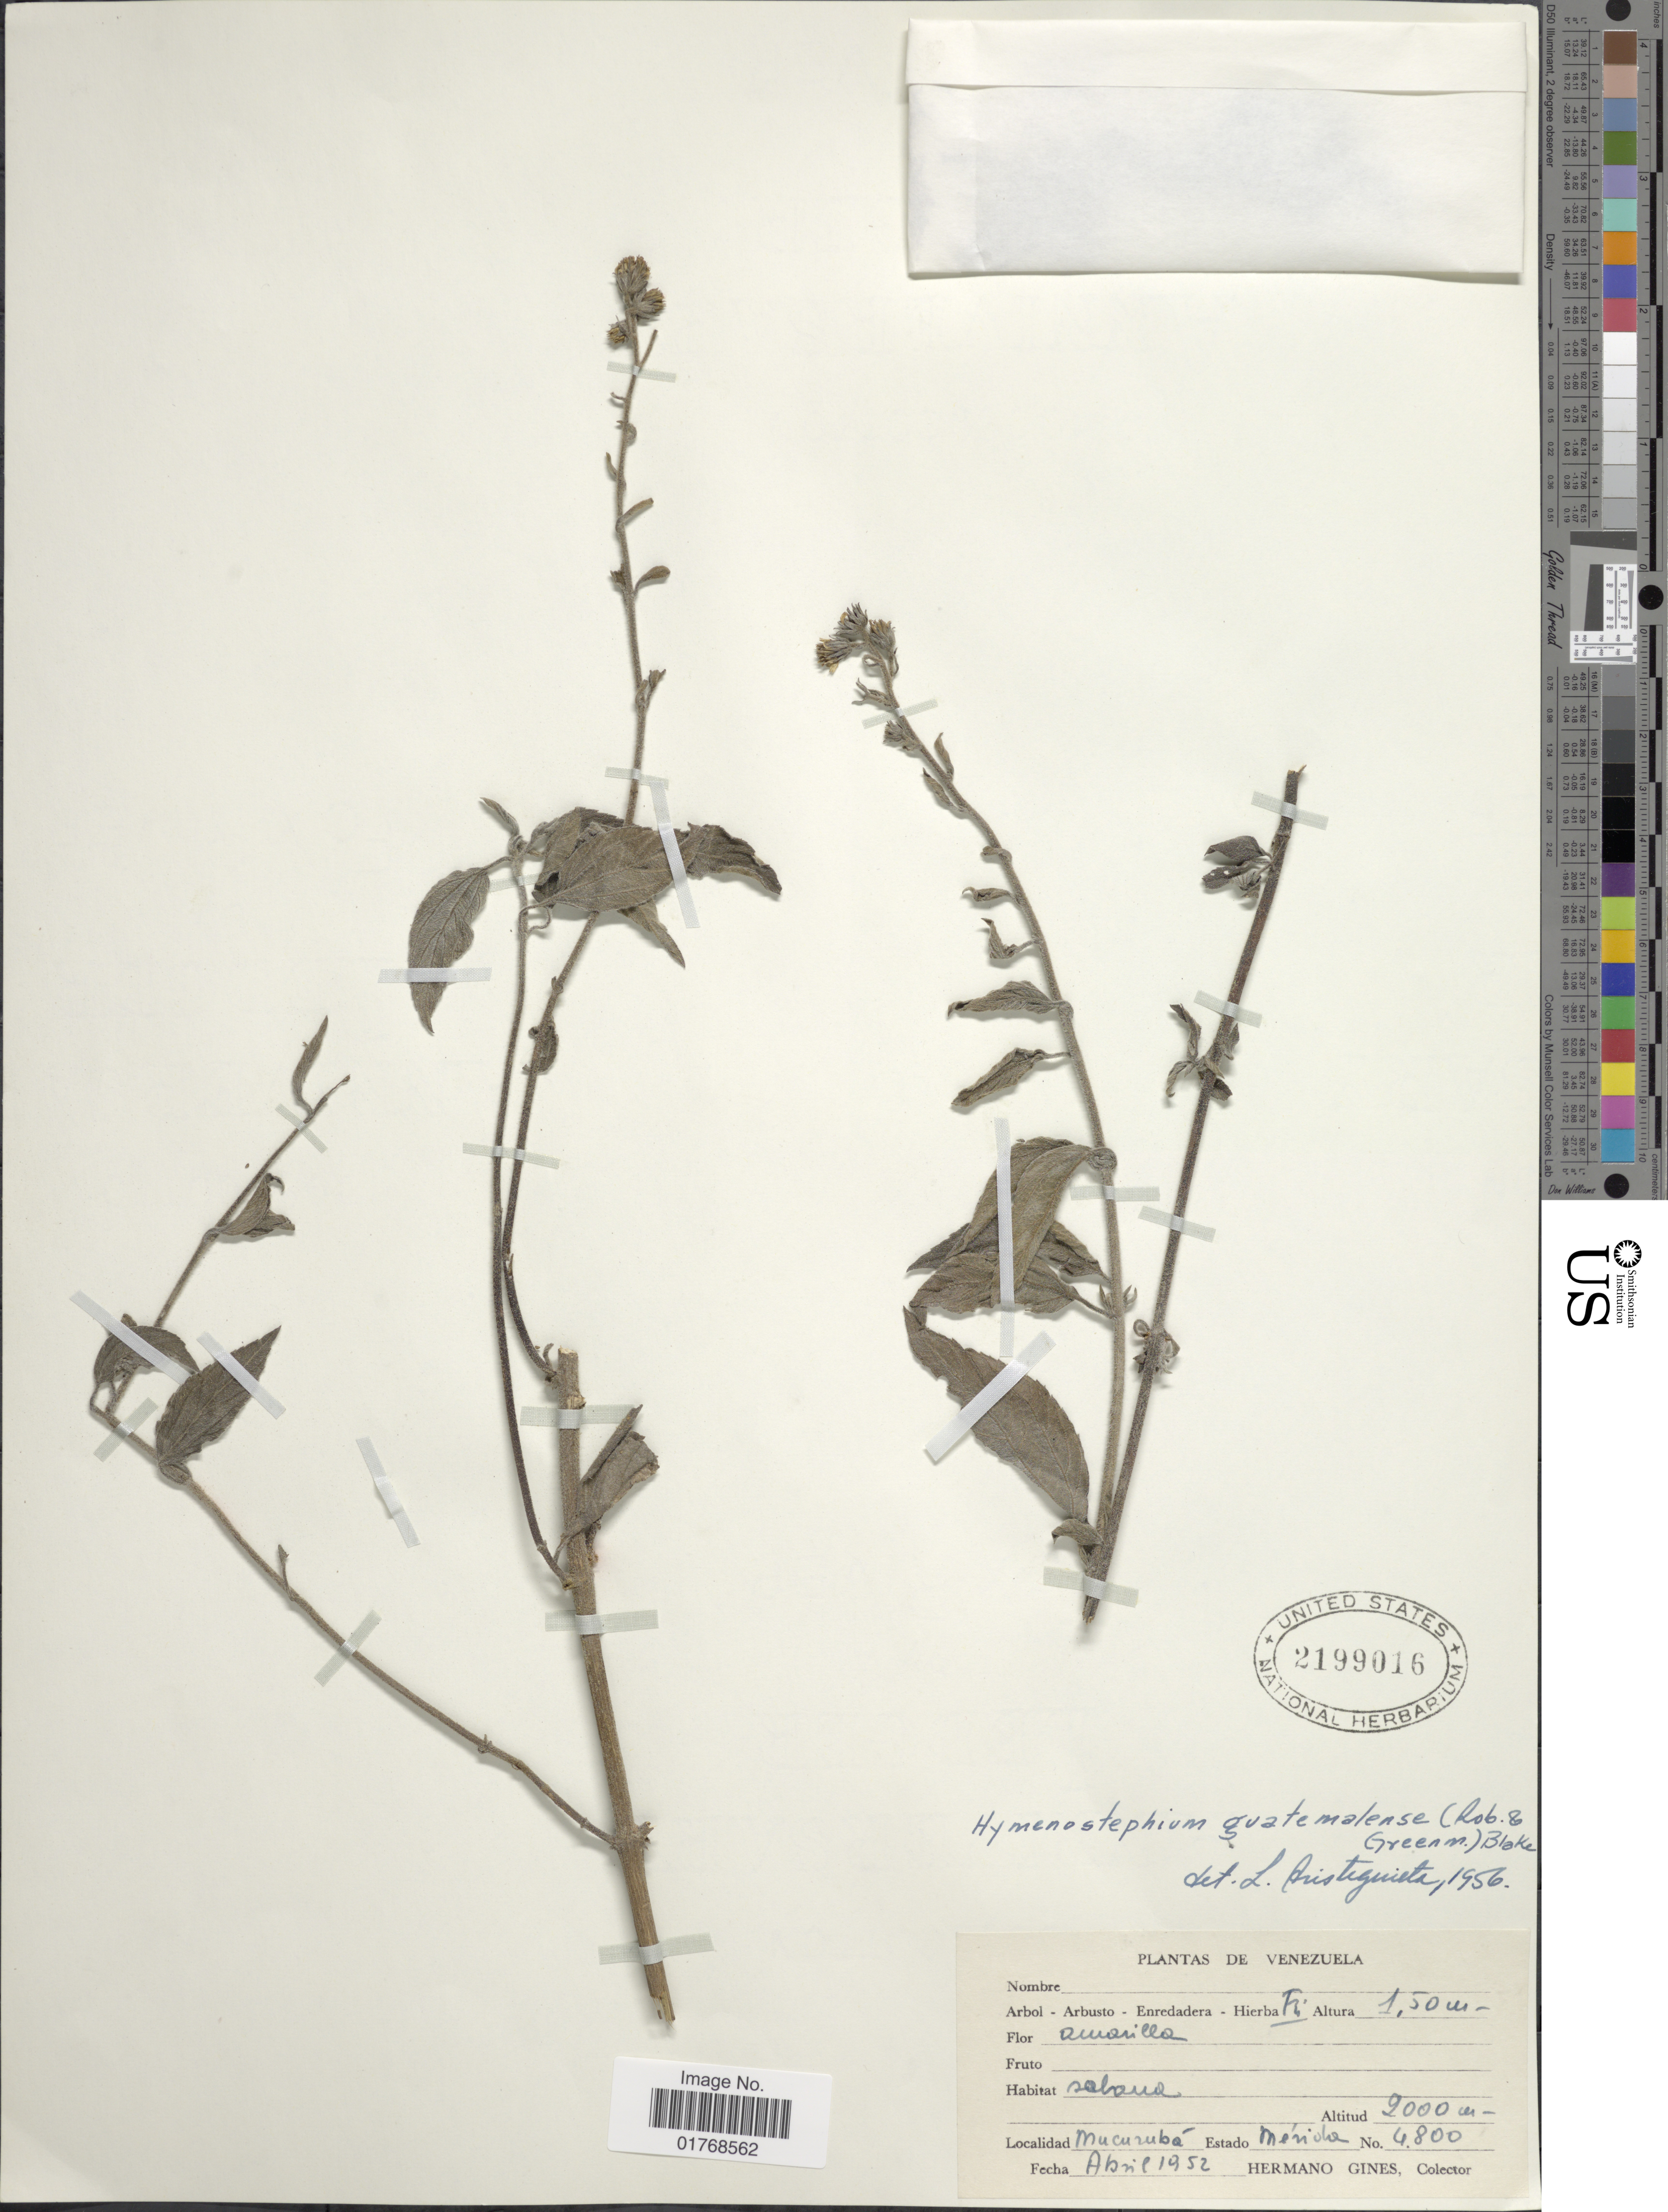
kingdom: Plantae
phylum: Tracheophyta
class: Magnoliopsida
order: Asterales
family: Asteraceae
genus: Viguiera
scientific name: Viguiera goebelii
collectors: Bro. Gines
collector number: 4800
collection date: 1952-04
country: Venezuela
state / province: Mérida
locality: Mucurubá. Estado Mérida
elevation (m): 2000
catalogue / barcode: US 2199016